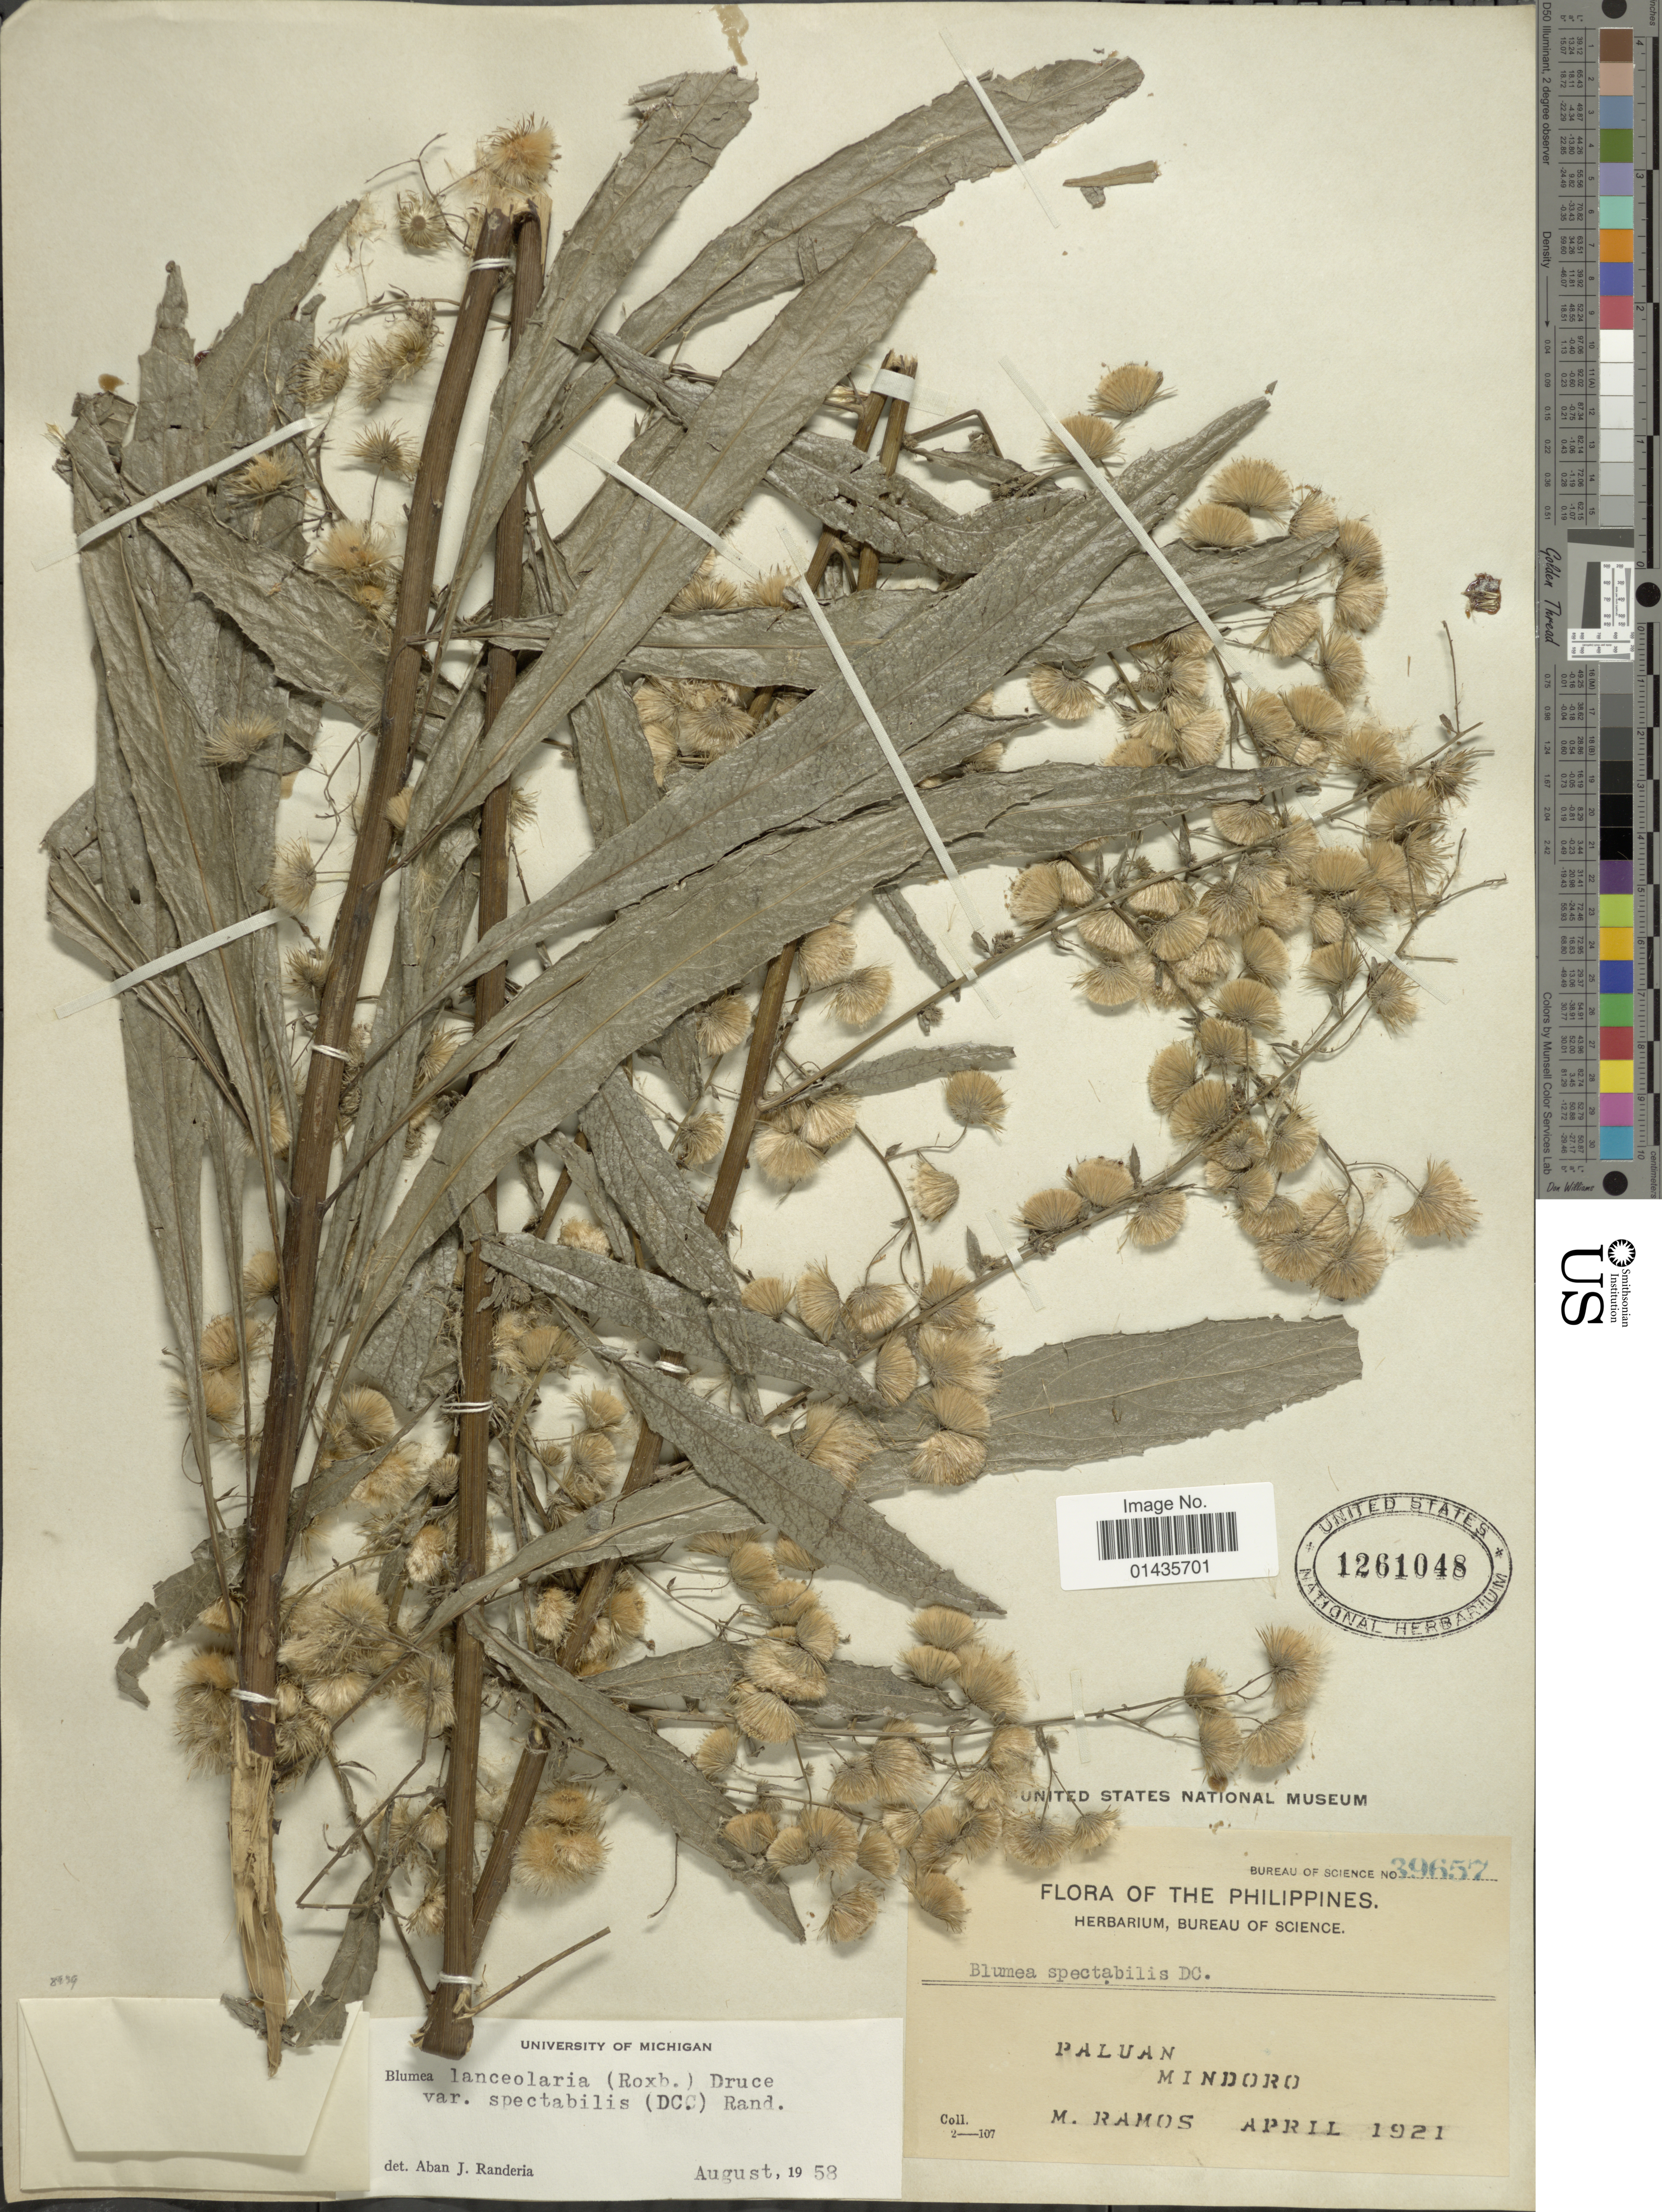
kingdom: Plantae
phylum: Tracheophyta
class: Magnoliopsida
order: Asterales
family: Asteraceae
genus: Blumea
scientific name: Blumea lanceolaria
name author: (Roxb.) Druce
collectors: M. Ramos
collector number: Bureau of Science 39657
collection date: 1921-04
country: Philippines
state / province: Mimaropa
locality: Paluan, Mindoro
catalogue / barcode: US 1261048